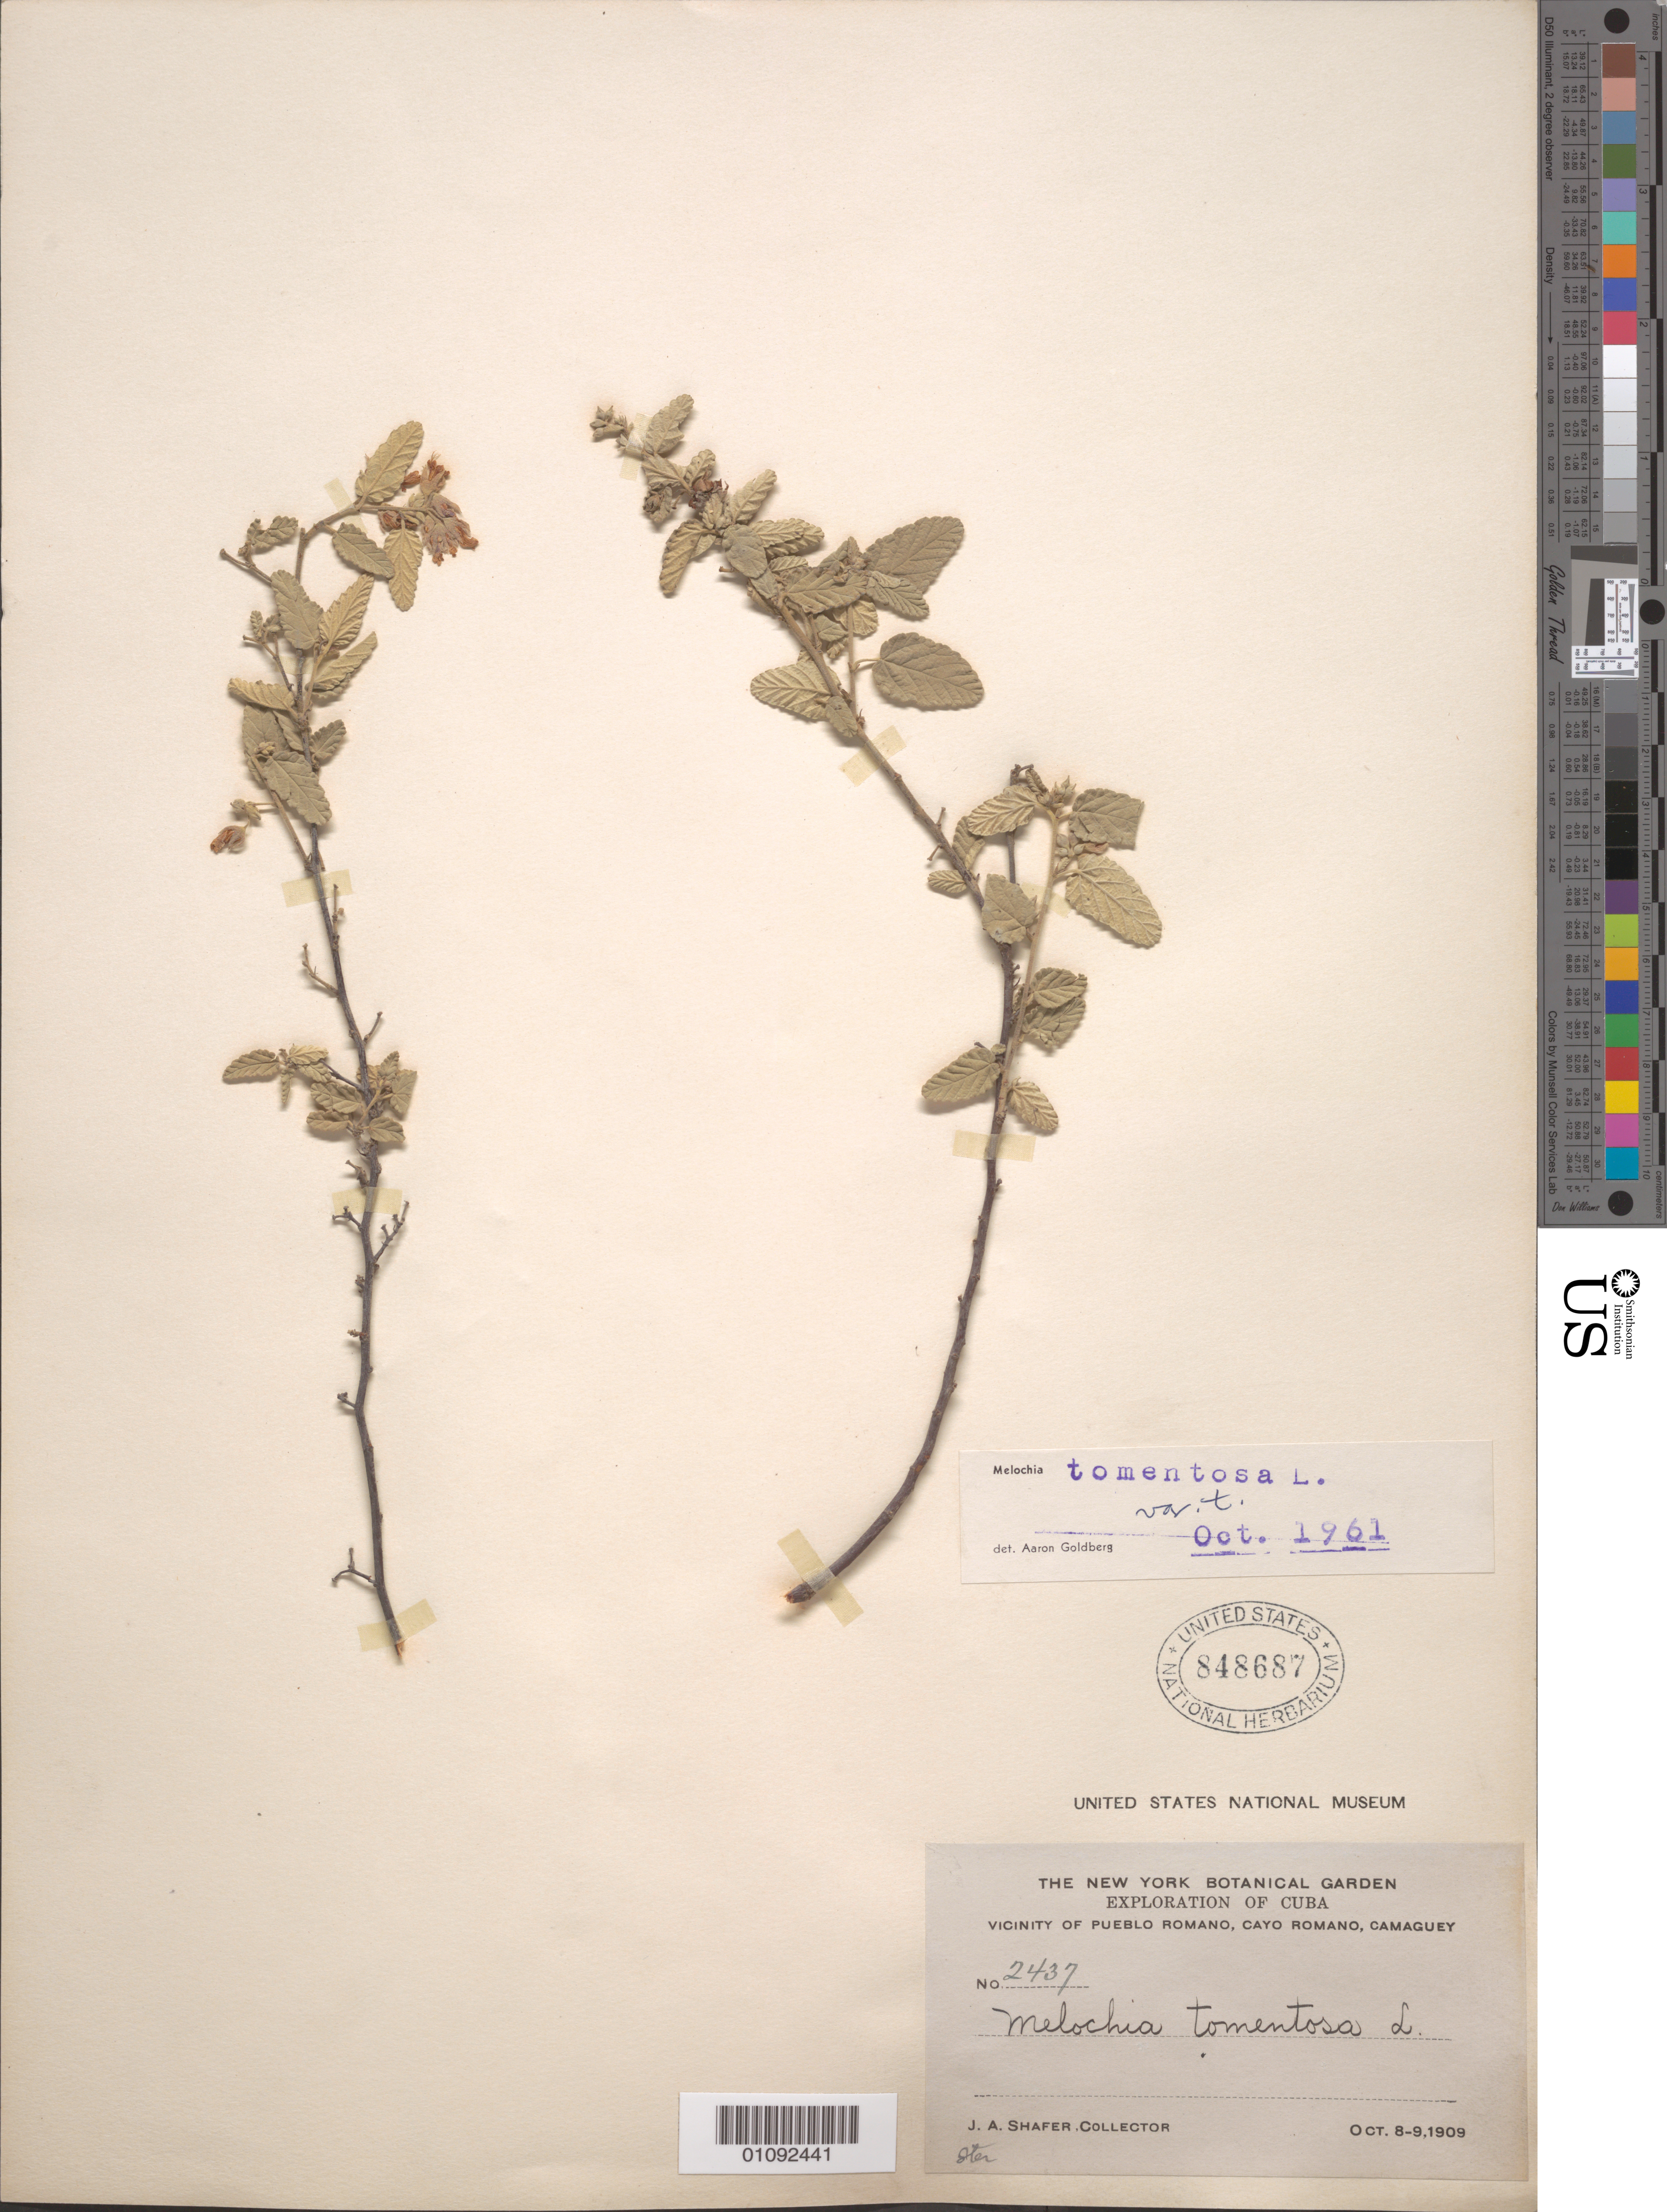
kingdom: Plantae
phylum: Tracheophyta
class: Magnoliopsida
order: Malvales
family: Malvaceae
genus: Melochia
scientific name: Melochia tomentosa var. tomentosa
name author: L.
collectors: J. A. Shafer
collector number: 2437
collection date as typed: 08 Oct 1909 and 09 Oct 1909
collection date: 1909-10-08,1909-10-09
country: Cuba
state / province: Camagüey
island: Cuba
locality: Vicinity of Pueblo Romano, Cayo Romano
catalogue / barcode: US 848687